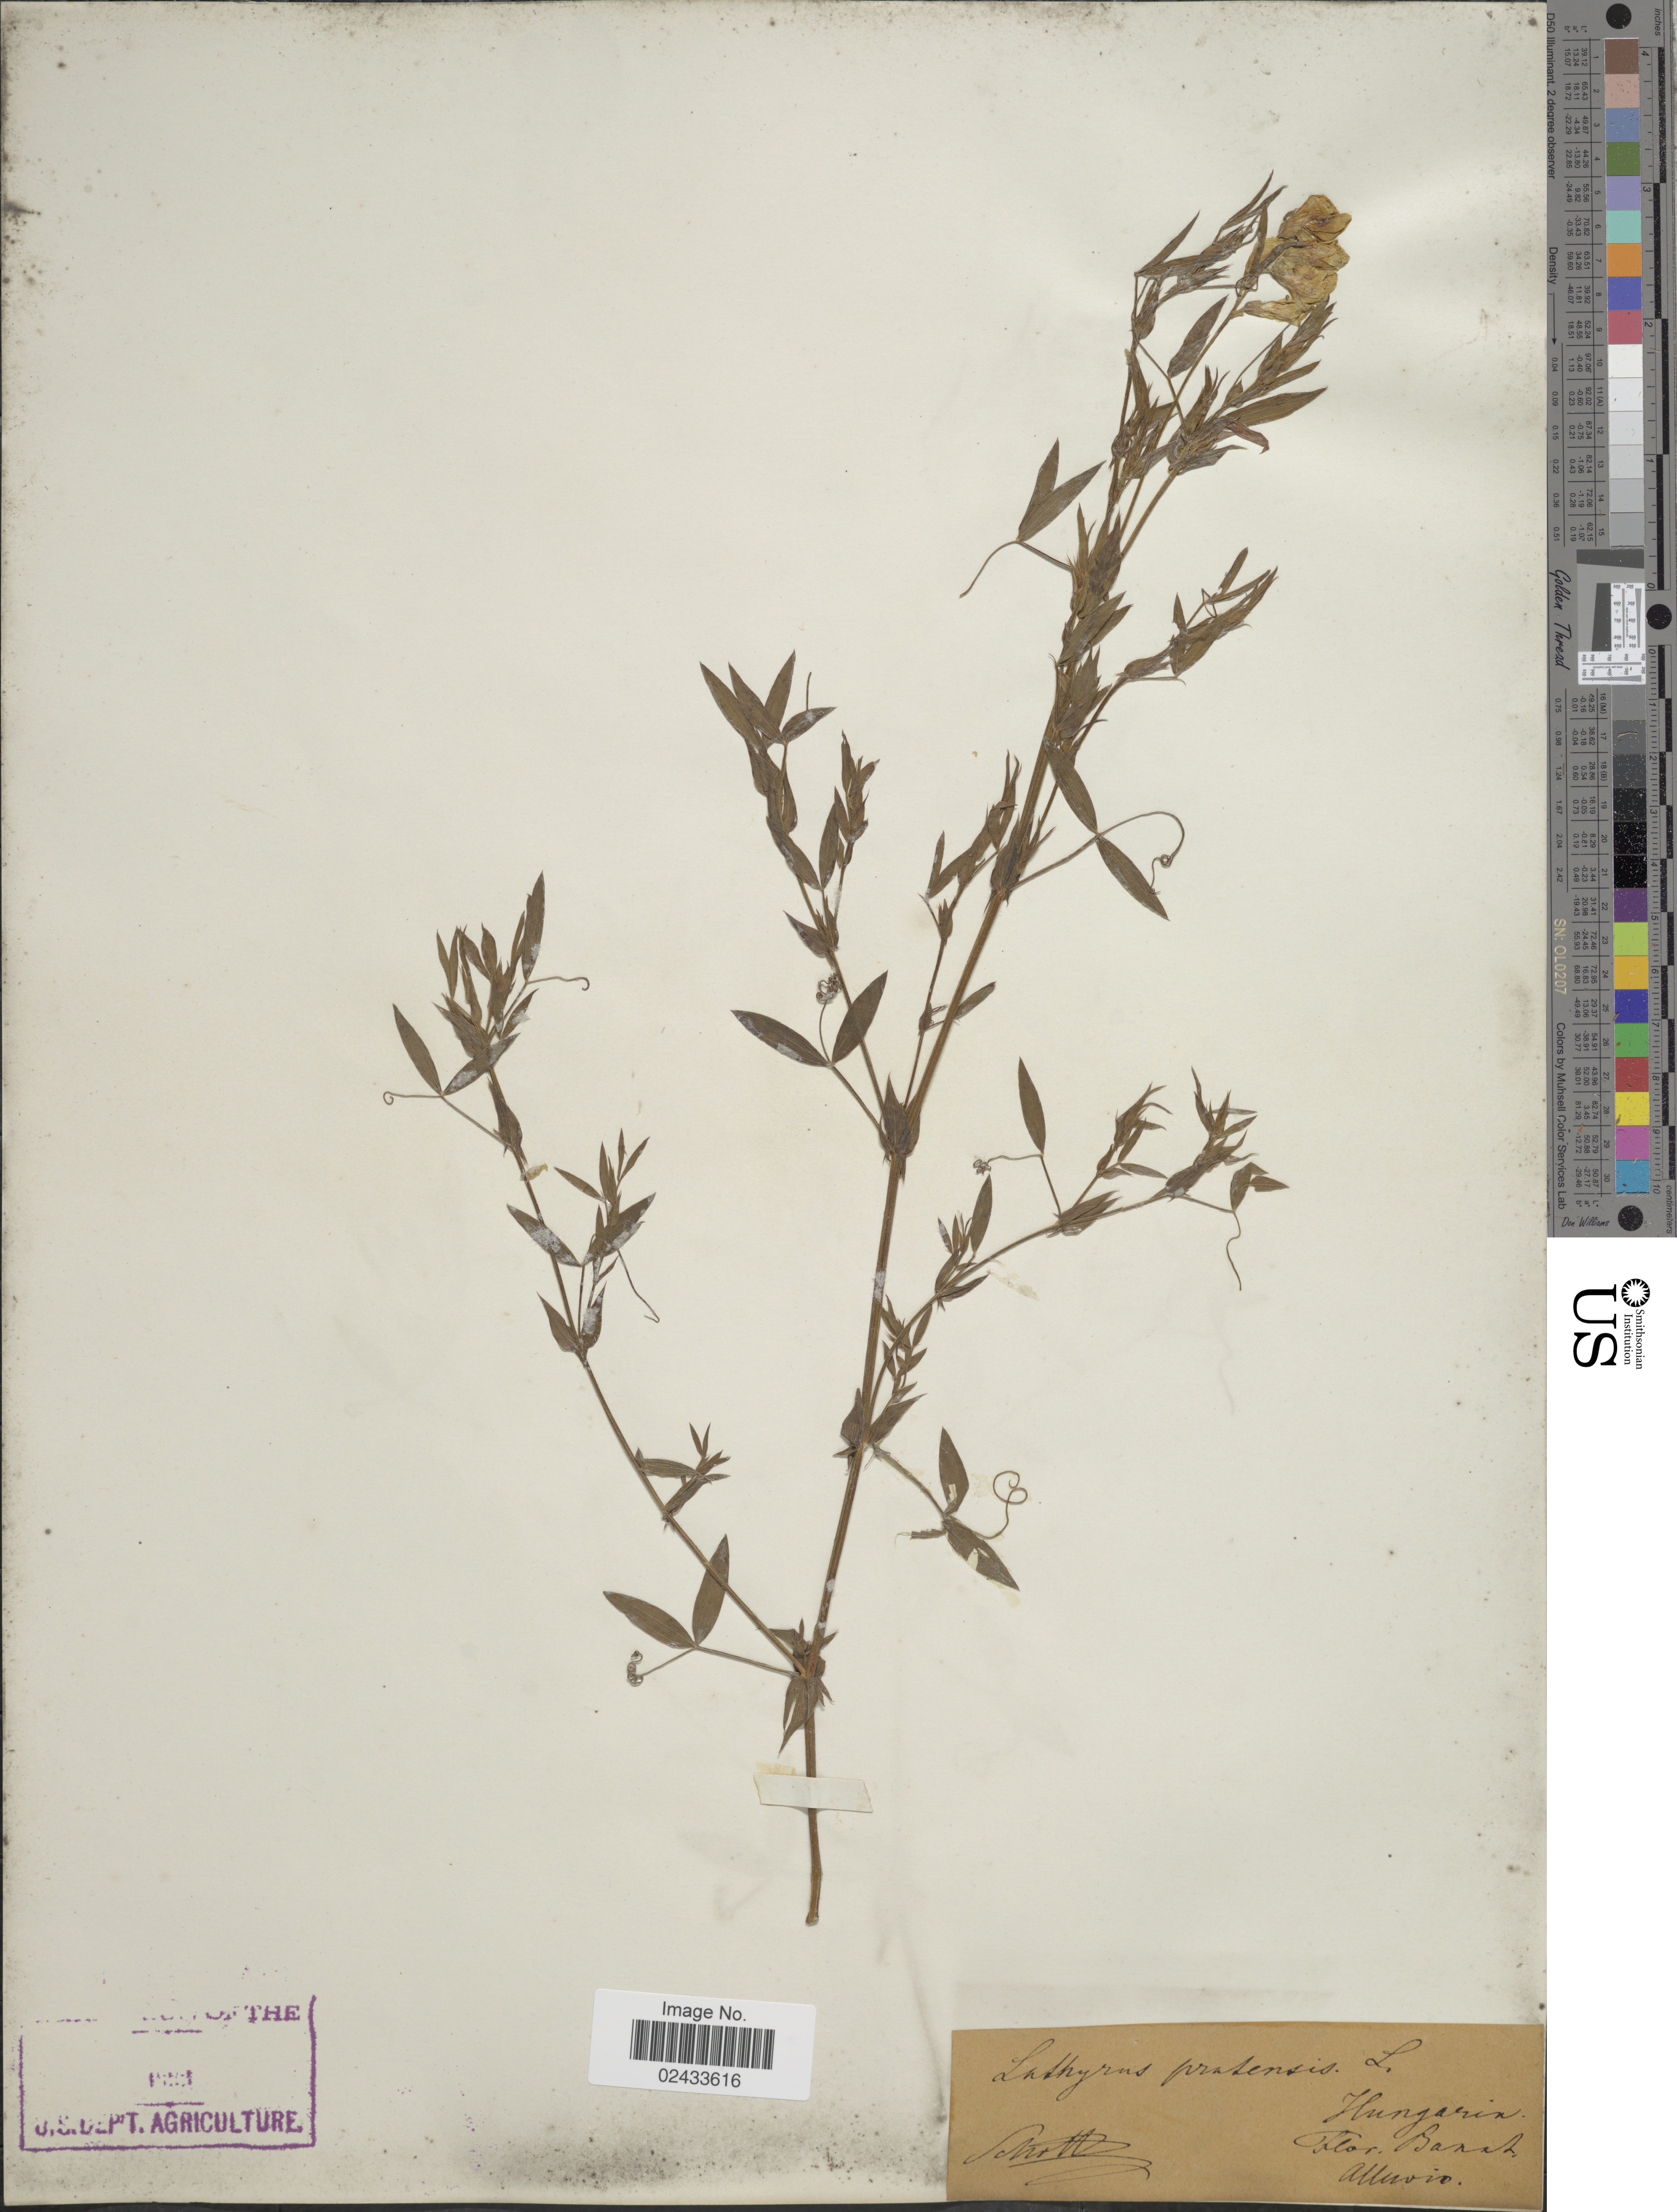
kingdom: Plantae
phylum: Tracheophyta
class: Magnoliopsida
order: Fabales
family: Fabaceae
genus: Lathyrus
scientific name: Lathyrus pratensis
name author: L.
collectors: Schott, --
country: Hungary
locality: Flor Banat